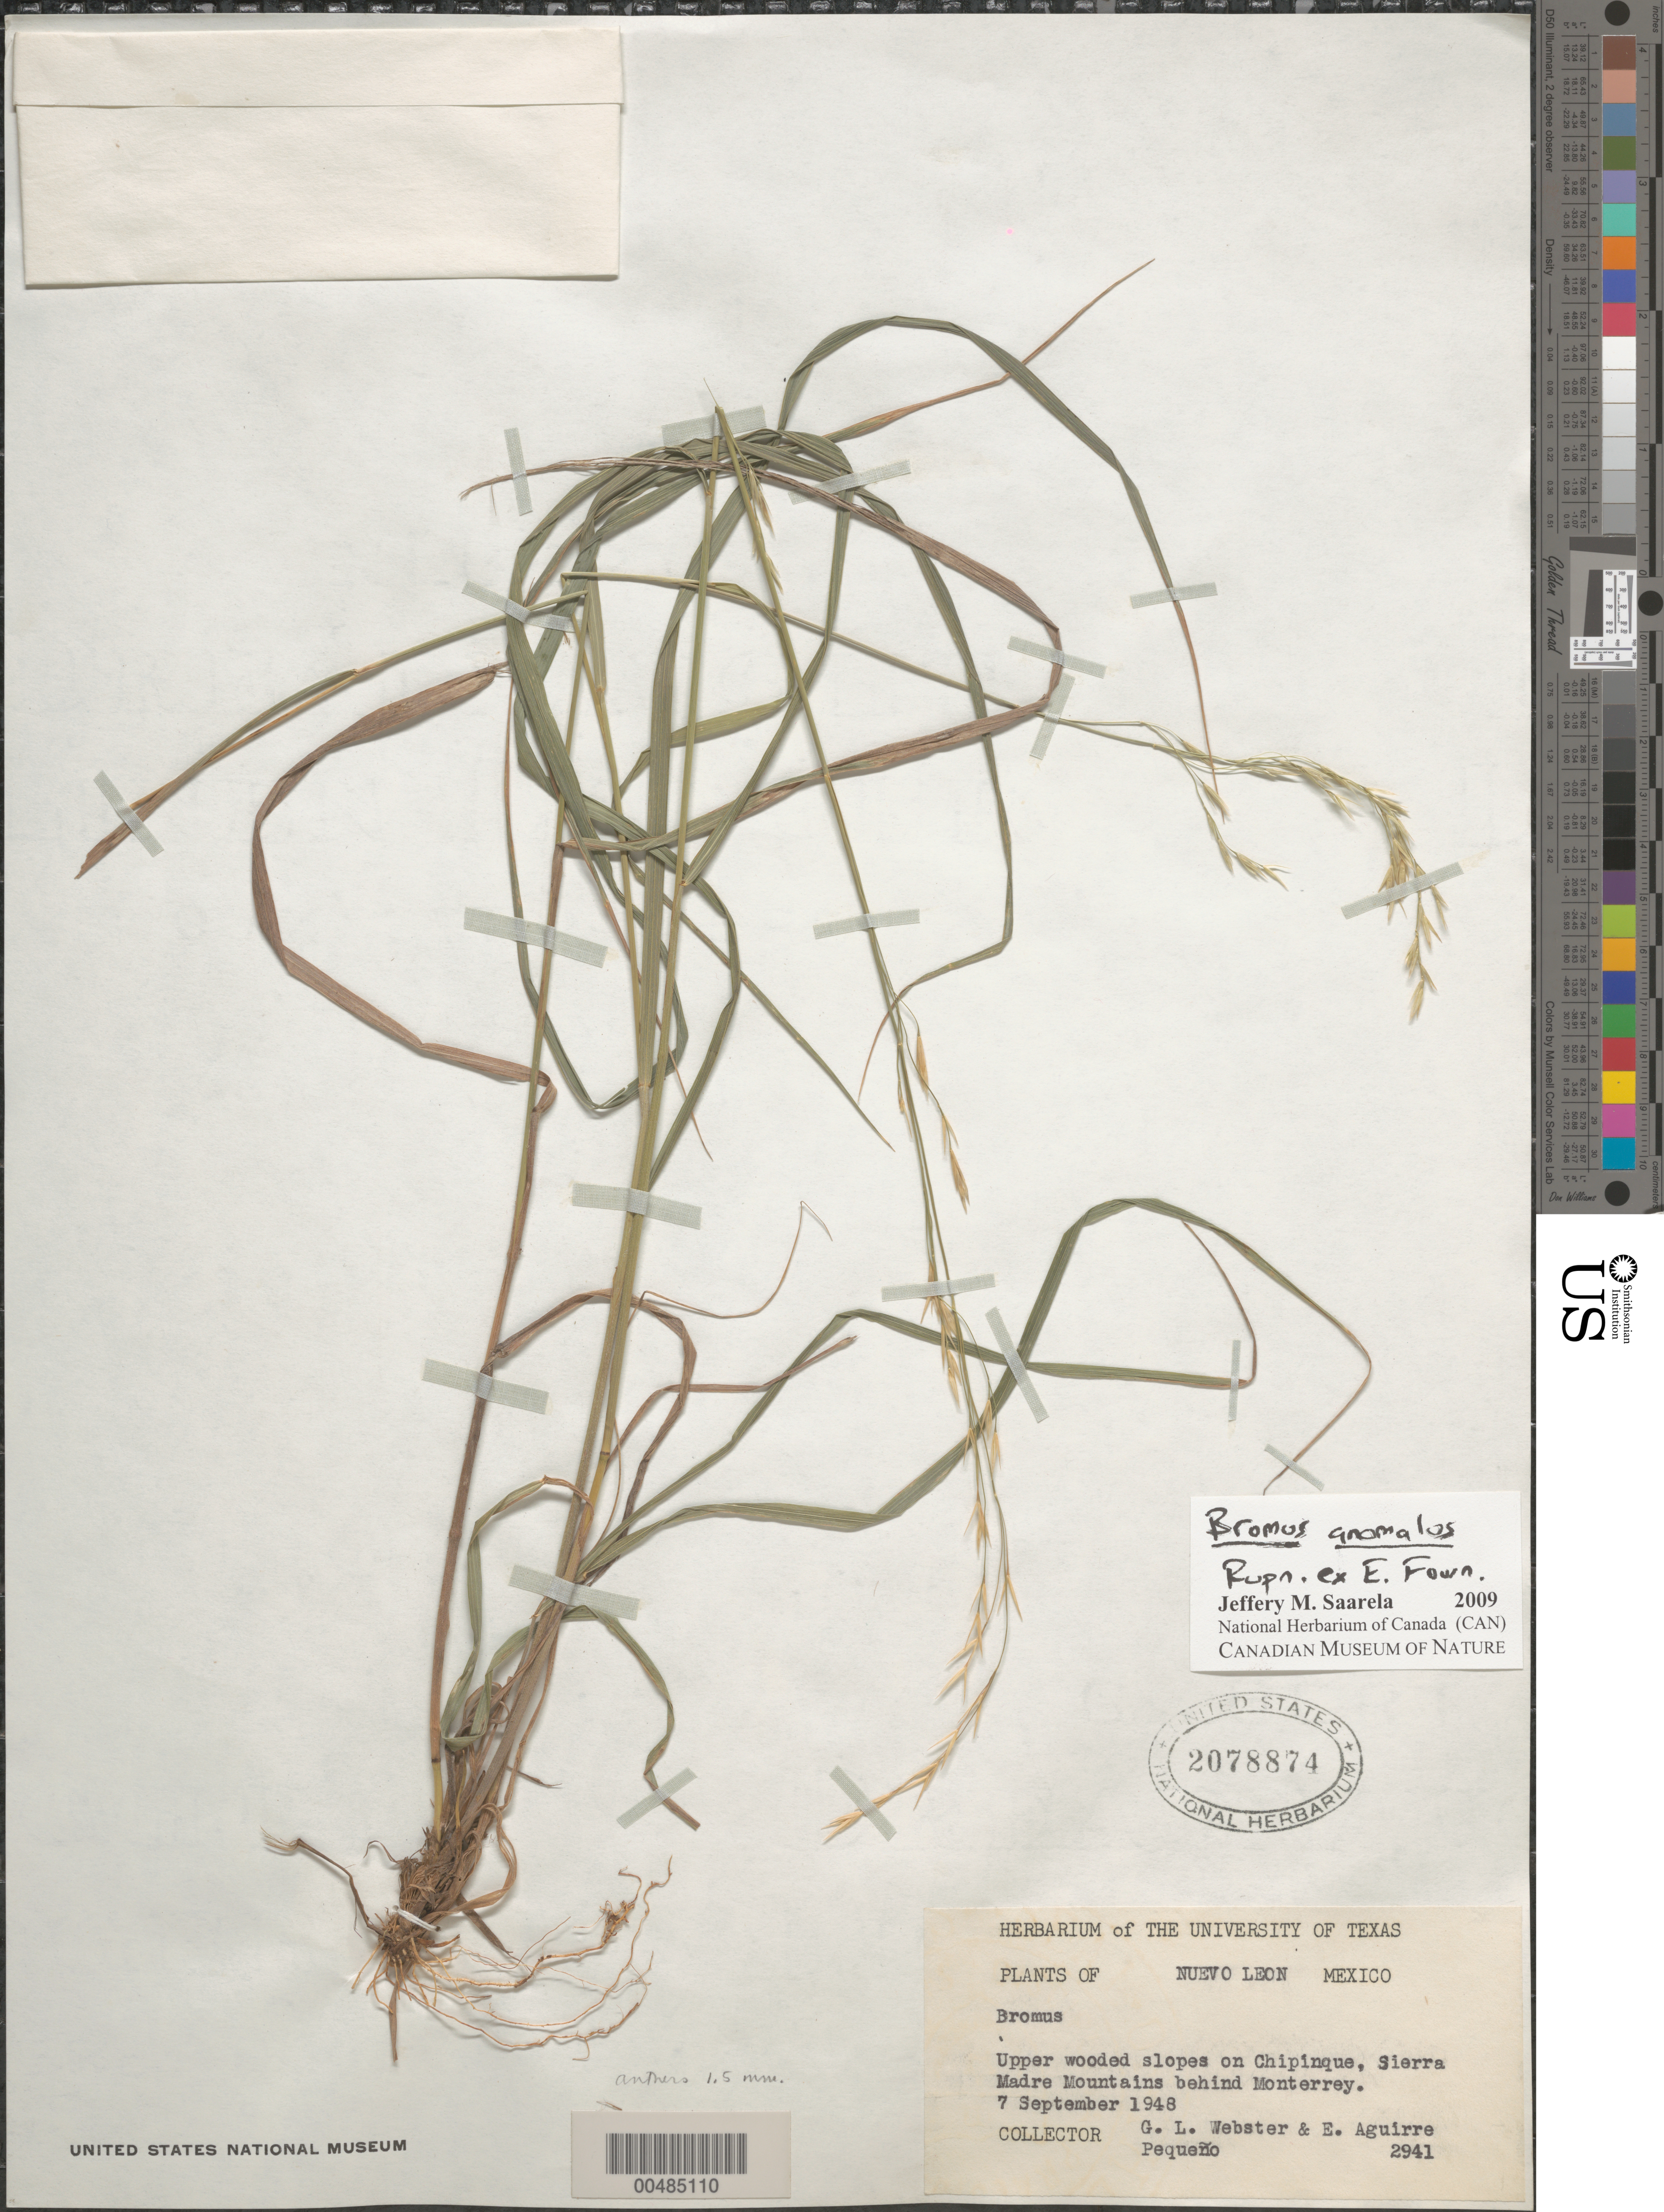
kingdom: Plantae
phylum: Tracheophyta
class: Liliopsida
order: Poales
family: Poaceae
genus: Bromus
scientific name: Bromus anomalus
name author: Rupr. ex E. Fourn.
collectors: G. L. Webster & E. Aguirre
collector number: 2941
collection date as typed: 7 Sep 1948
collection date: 1948-09-07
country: Mexico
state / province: Nuevo León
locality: On Chipinque, Sierra Madre Mountains behind Monterrey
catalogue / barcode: US 2078874